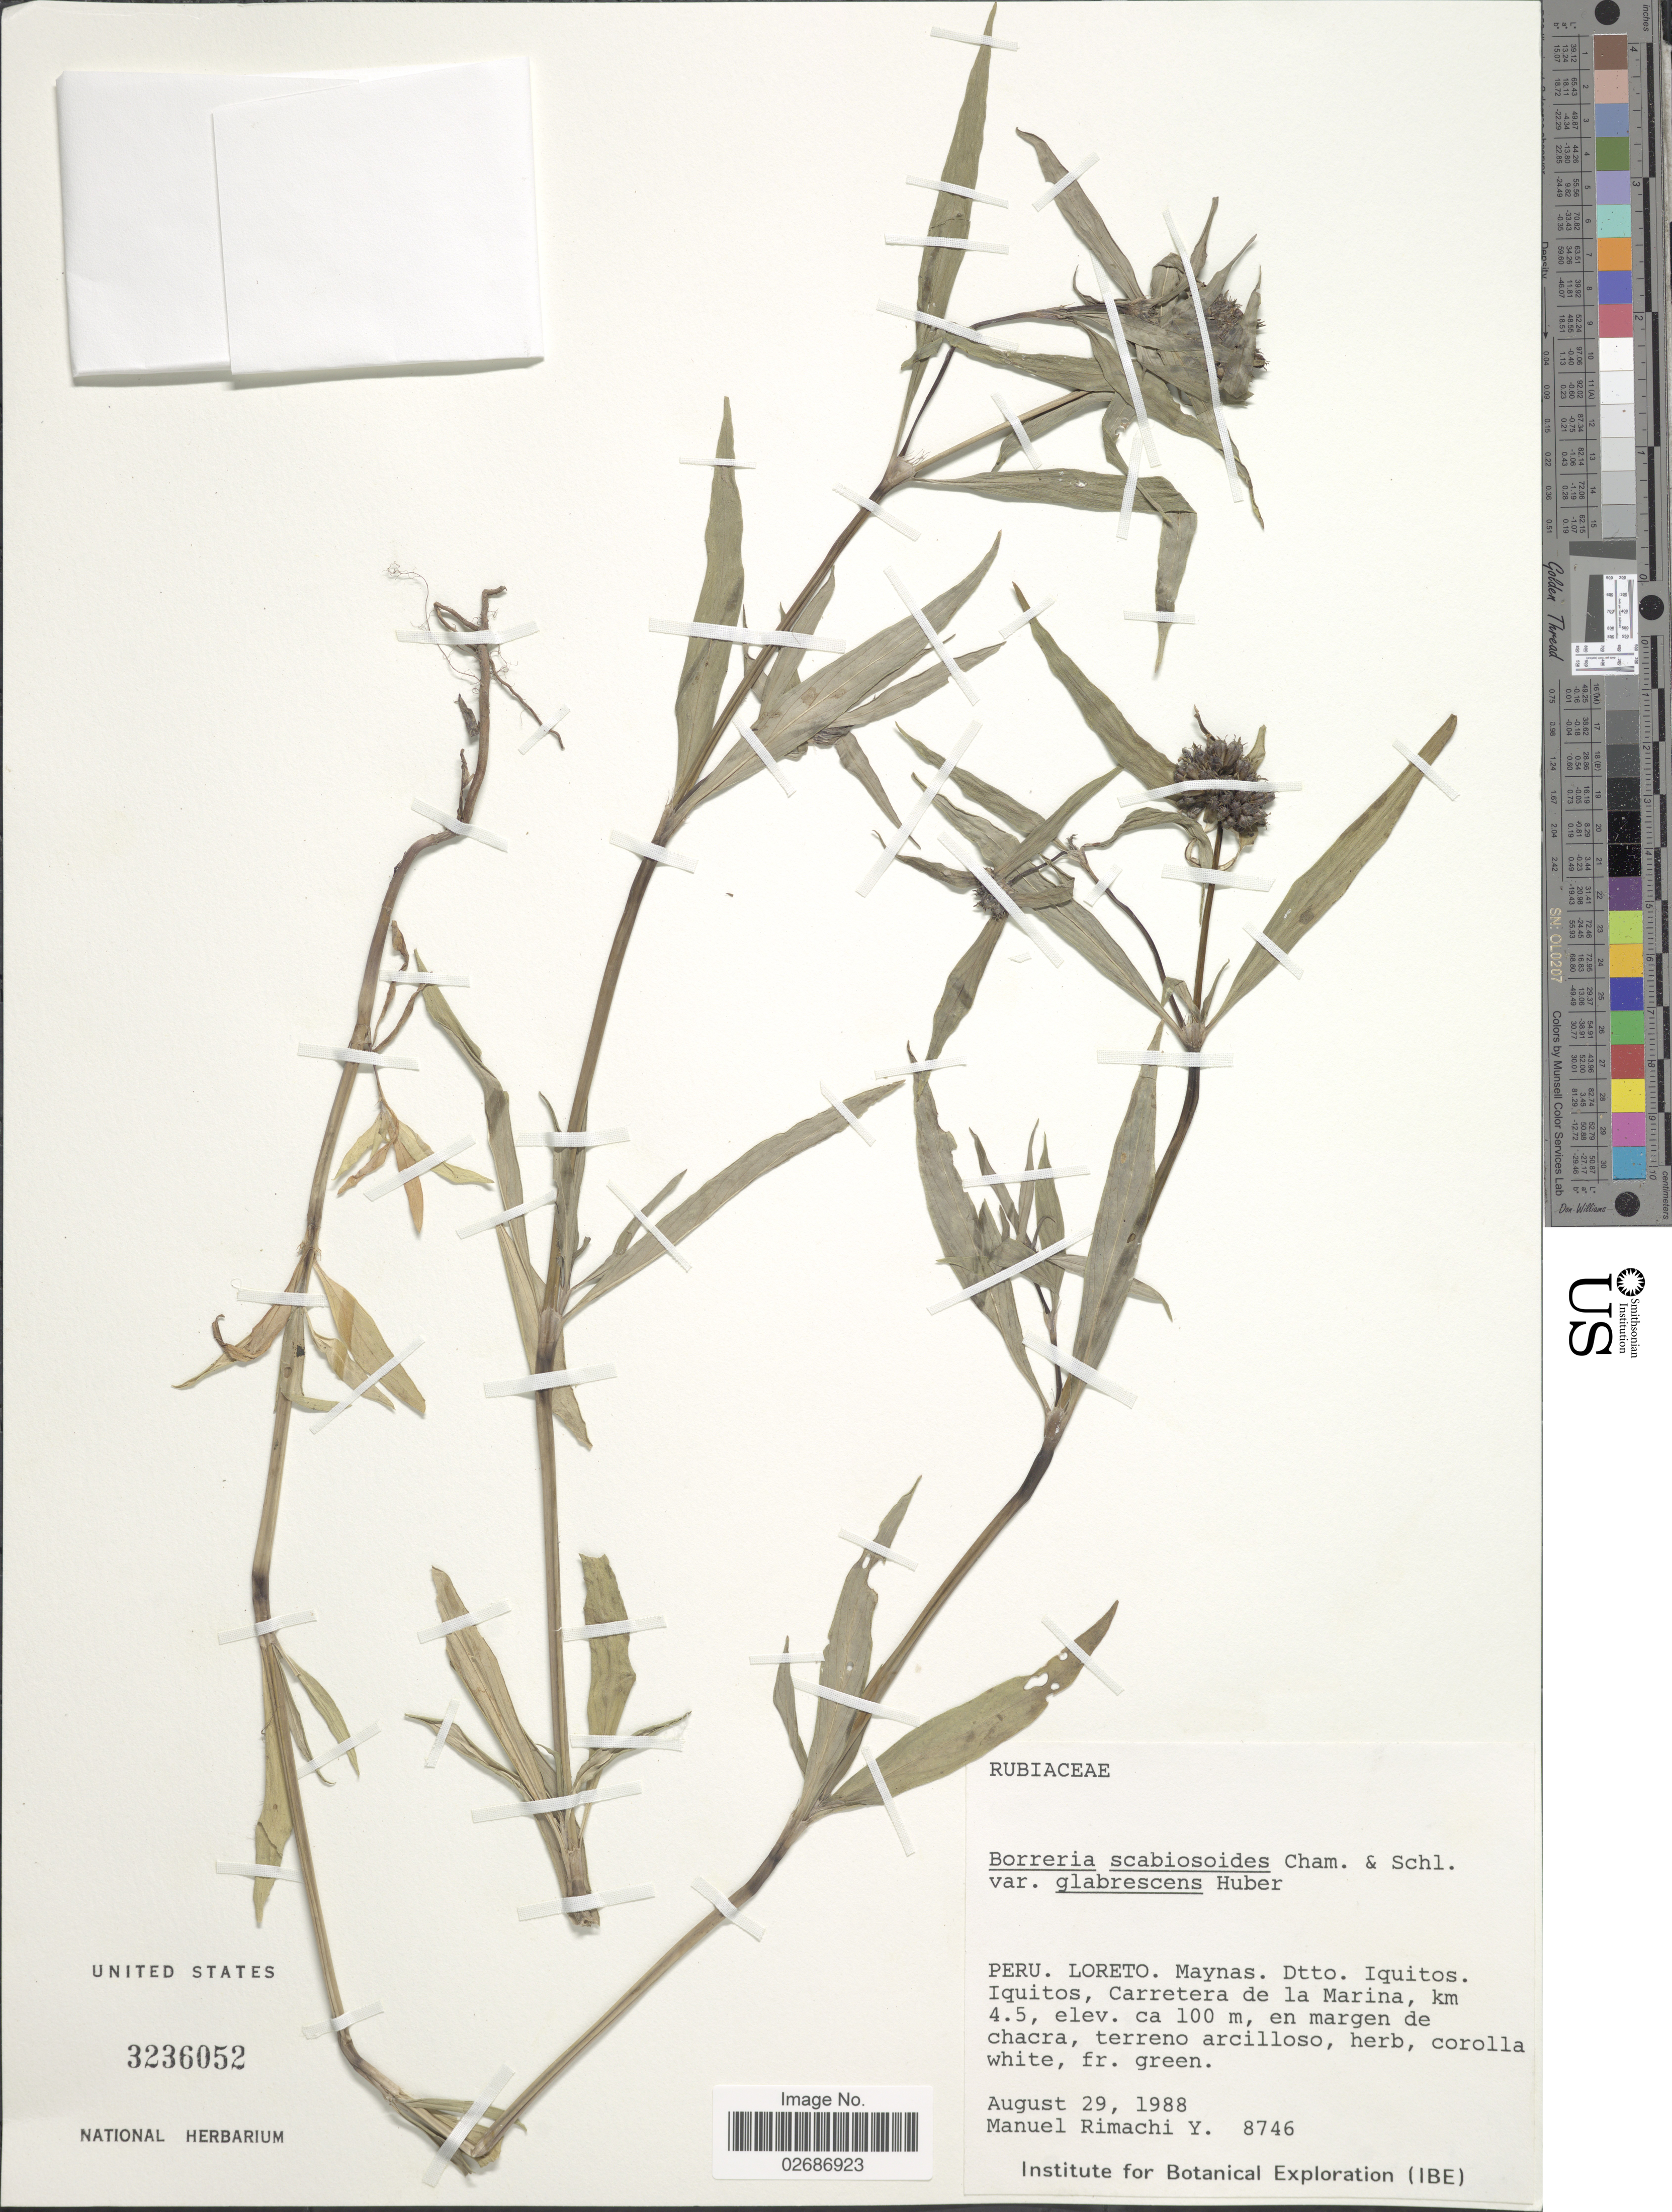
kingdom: Plantae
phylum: Tracheophyta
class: Magnoliopsida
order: Gentianales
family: Rubiaceae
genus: Borreria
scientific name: Borreria scabiosoides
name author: Cham. & Schltdl.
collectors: M. Rimachi Y.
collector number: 8746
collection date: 1988-08-29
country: Peru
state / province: Loreto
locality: Maynas, Dtto. Iquitos, Iquitos, Carretera de la Marina, km 4.5, en margen de chacra, terreno arcilloso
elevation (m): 100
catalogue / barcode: US 3236052